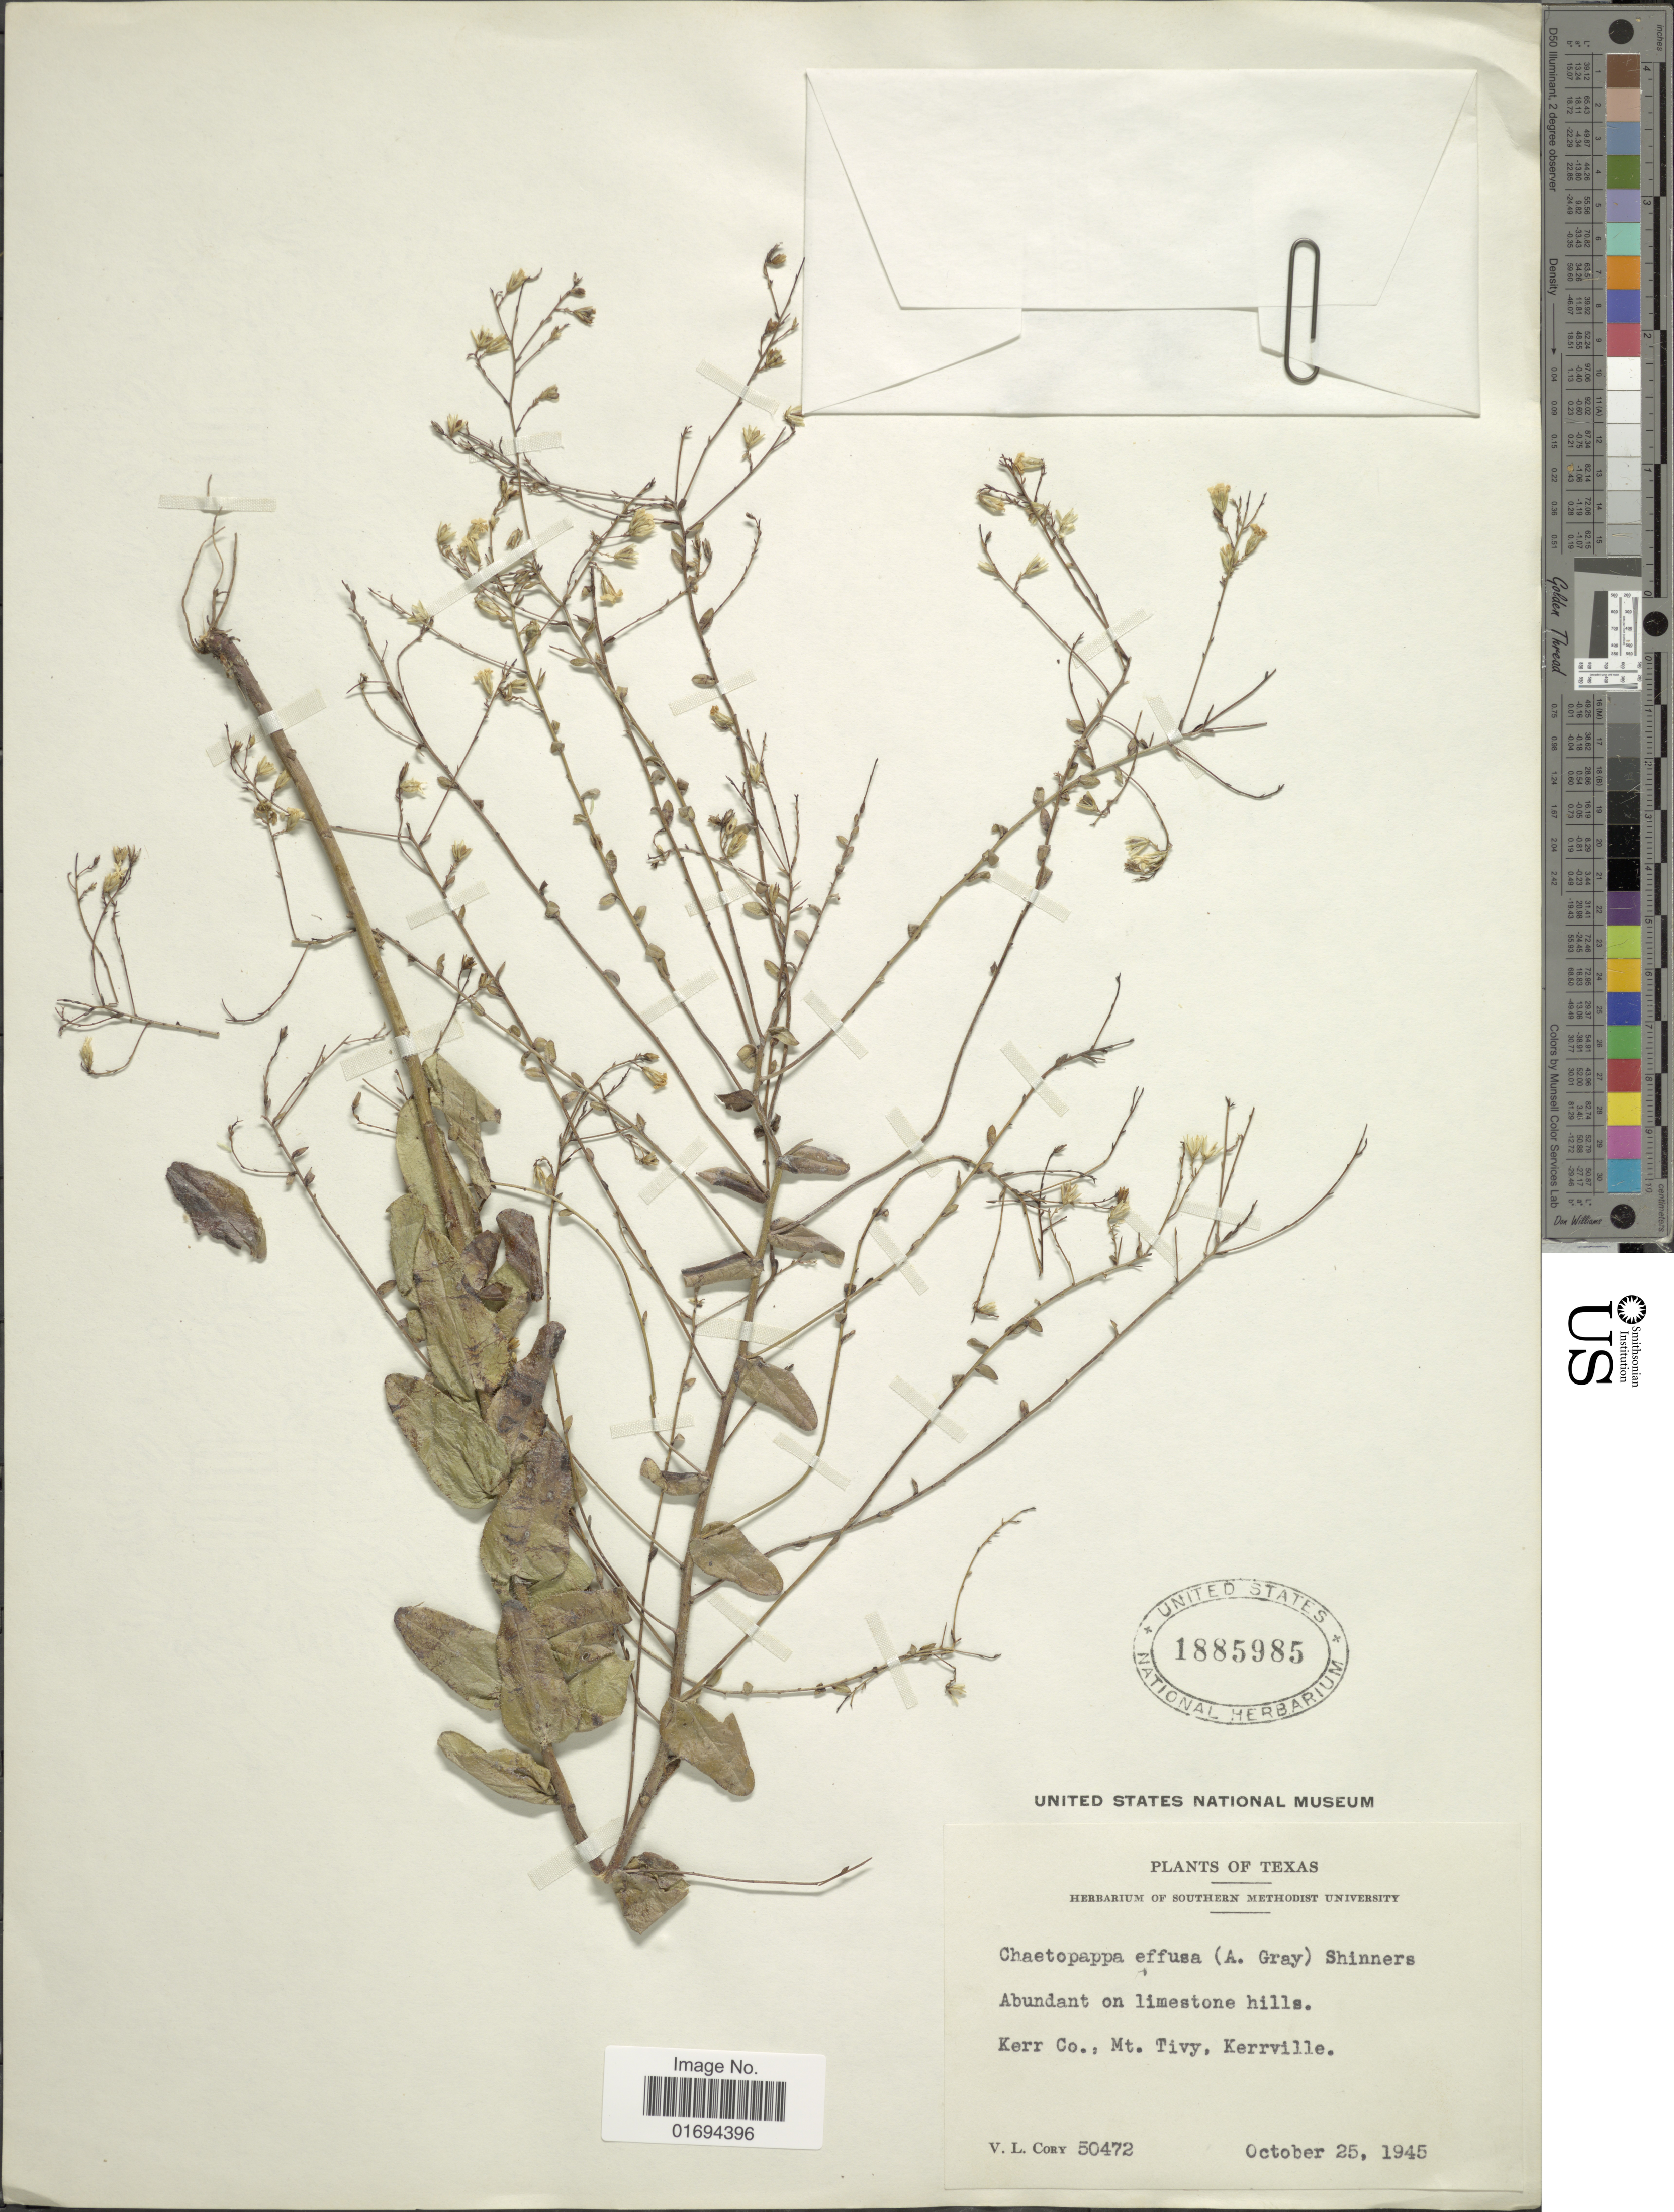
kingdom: Plantae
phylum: Tracheophyta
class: Magnoliopsida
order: Asterales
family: Asteraceae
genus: Chaetopappa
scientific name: Chaetopappa effusa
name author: (A. Gray) Shinners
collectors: V. Cory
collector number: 50472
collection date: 1945-10-25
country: United States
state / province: Texas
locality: Kerr Co., Mt. Tivy, Kerrville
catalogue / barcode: US 1885985